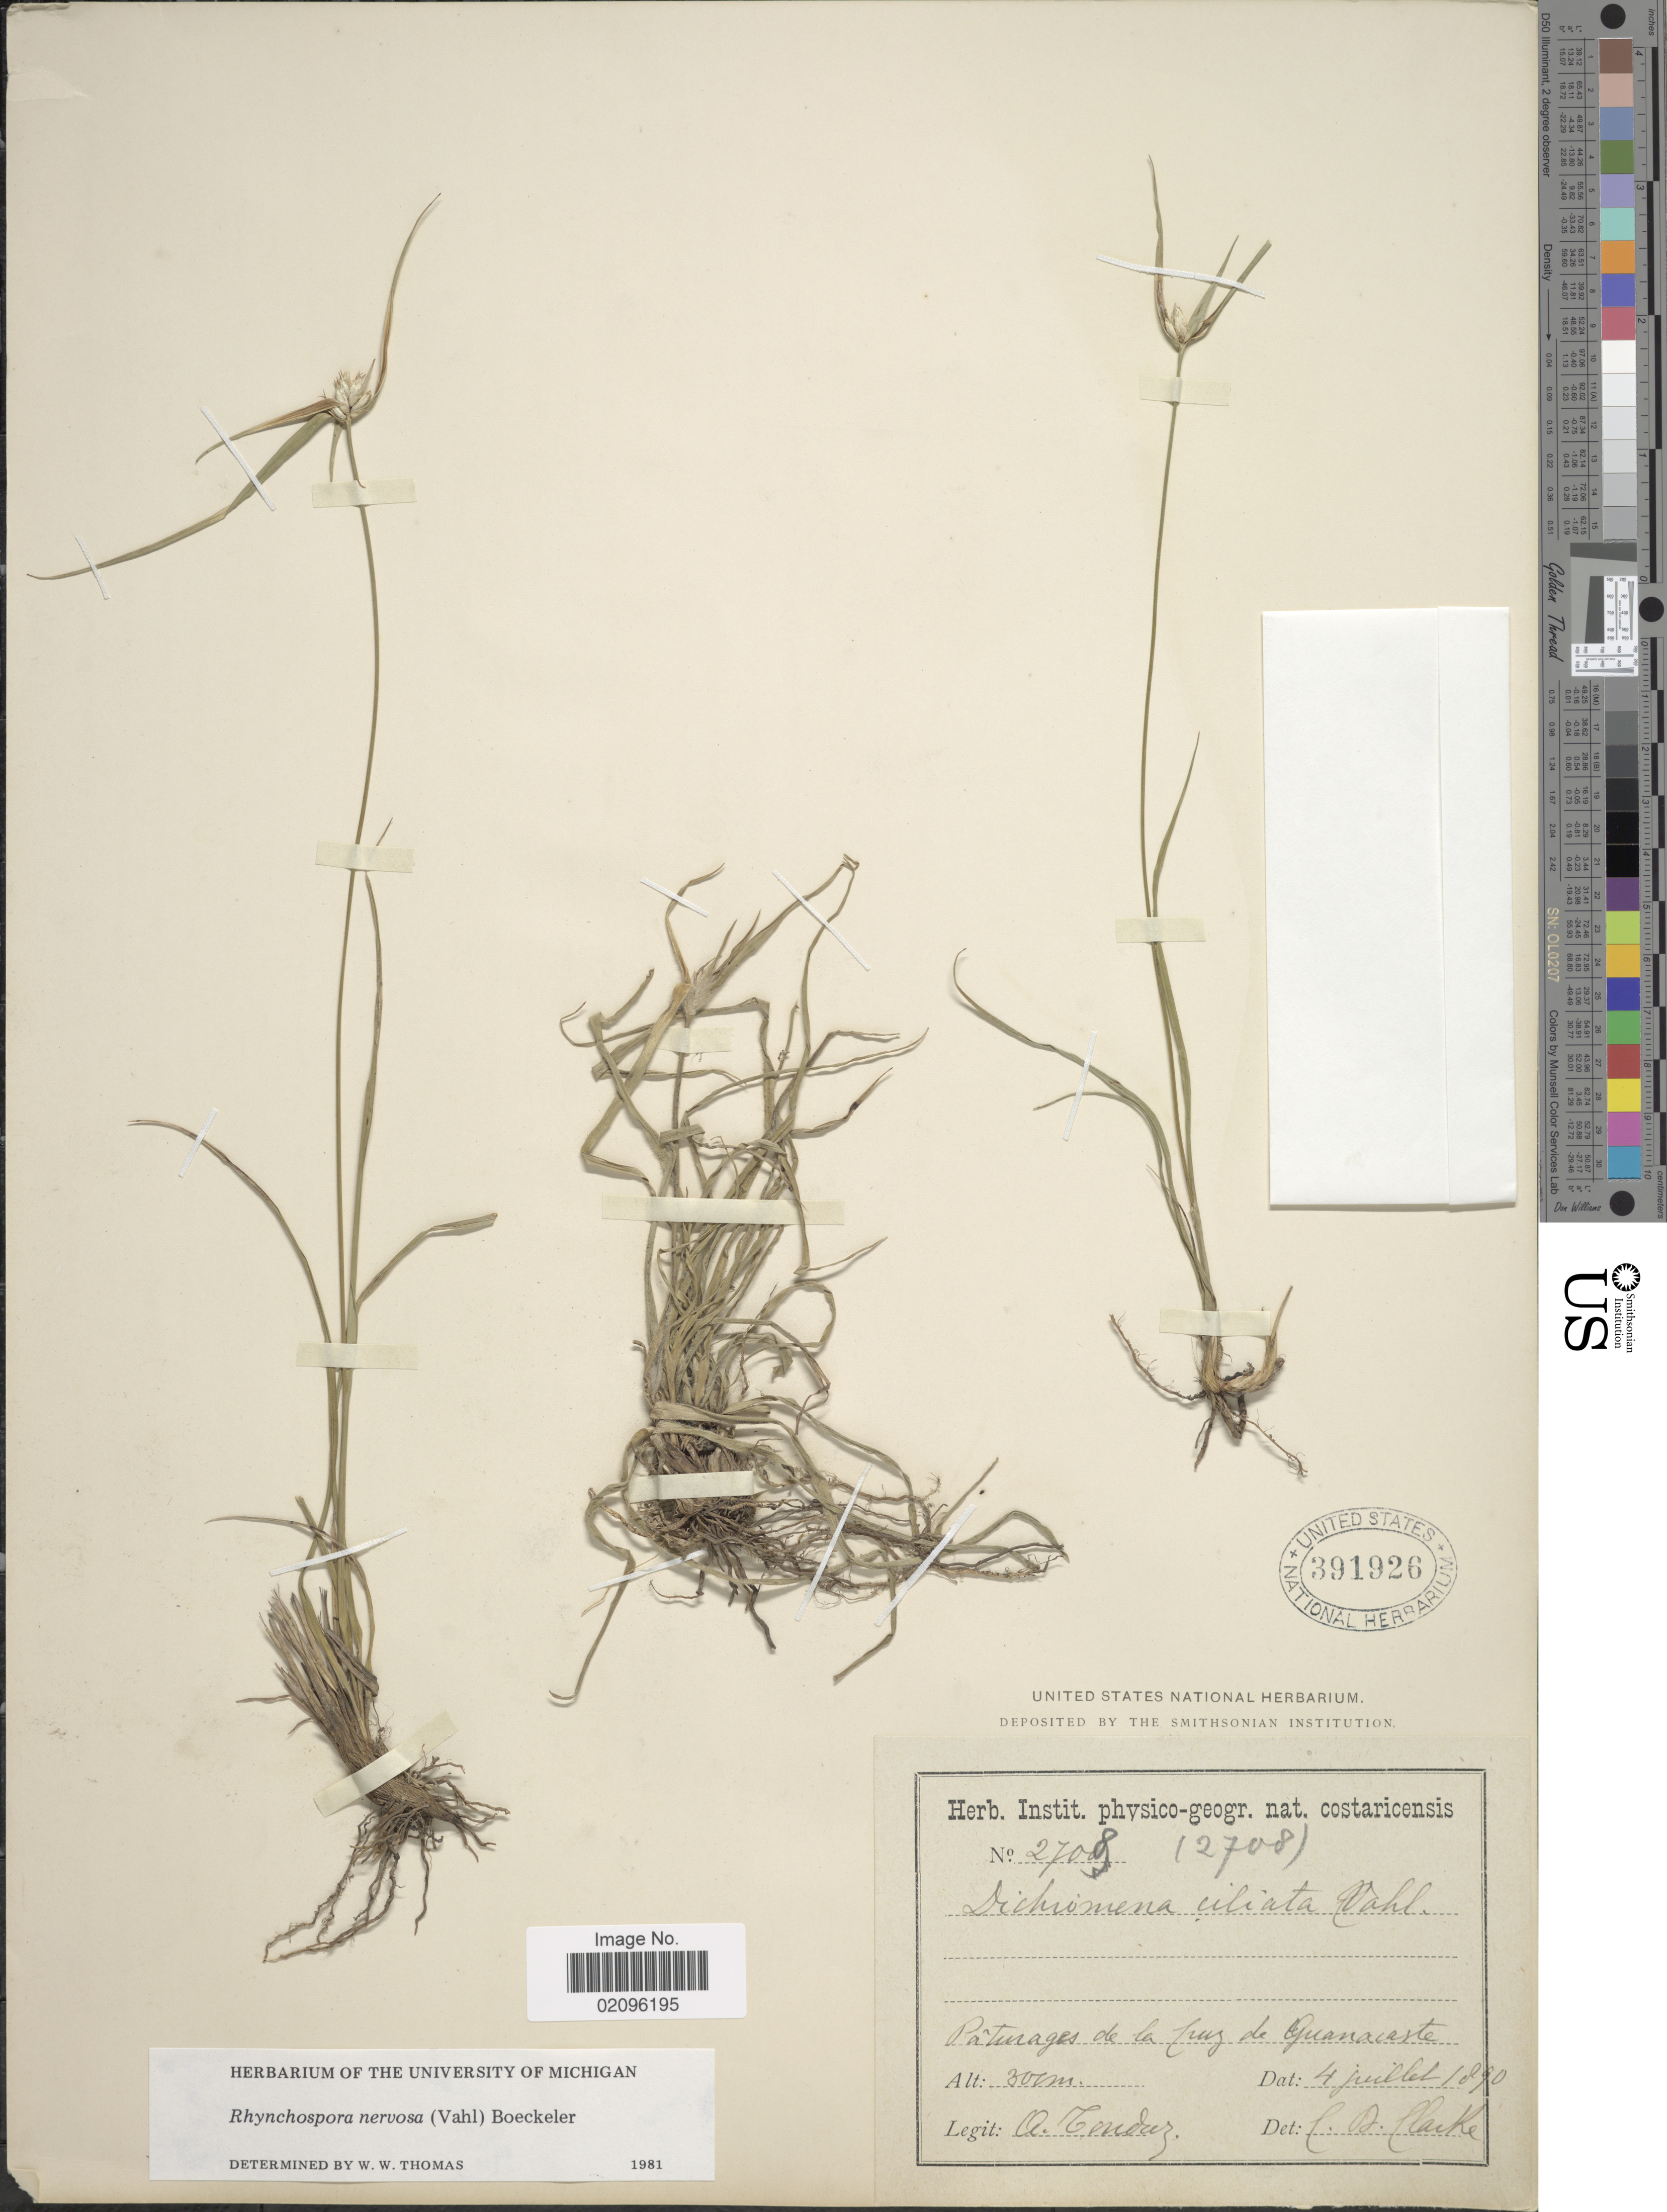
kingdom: Plantae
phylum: Tracheophyta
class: Liliopsida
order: Poales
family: Cyperaceae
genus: Rhynchospora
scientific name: Rhynchospora nervosa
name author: (Vahl) Boeckeler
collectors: A. Tonduz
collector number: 2708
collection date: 1890-07-04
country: Costa Rica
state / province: Guanacaste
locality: Paturages de la Cruz de Guanacaste.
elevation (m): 300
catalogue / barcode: US 391926